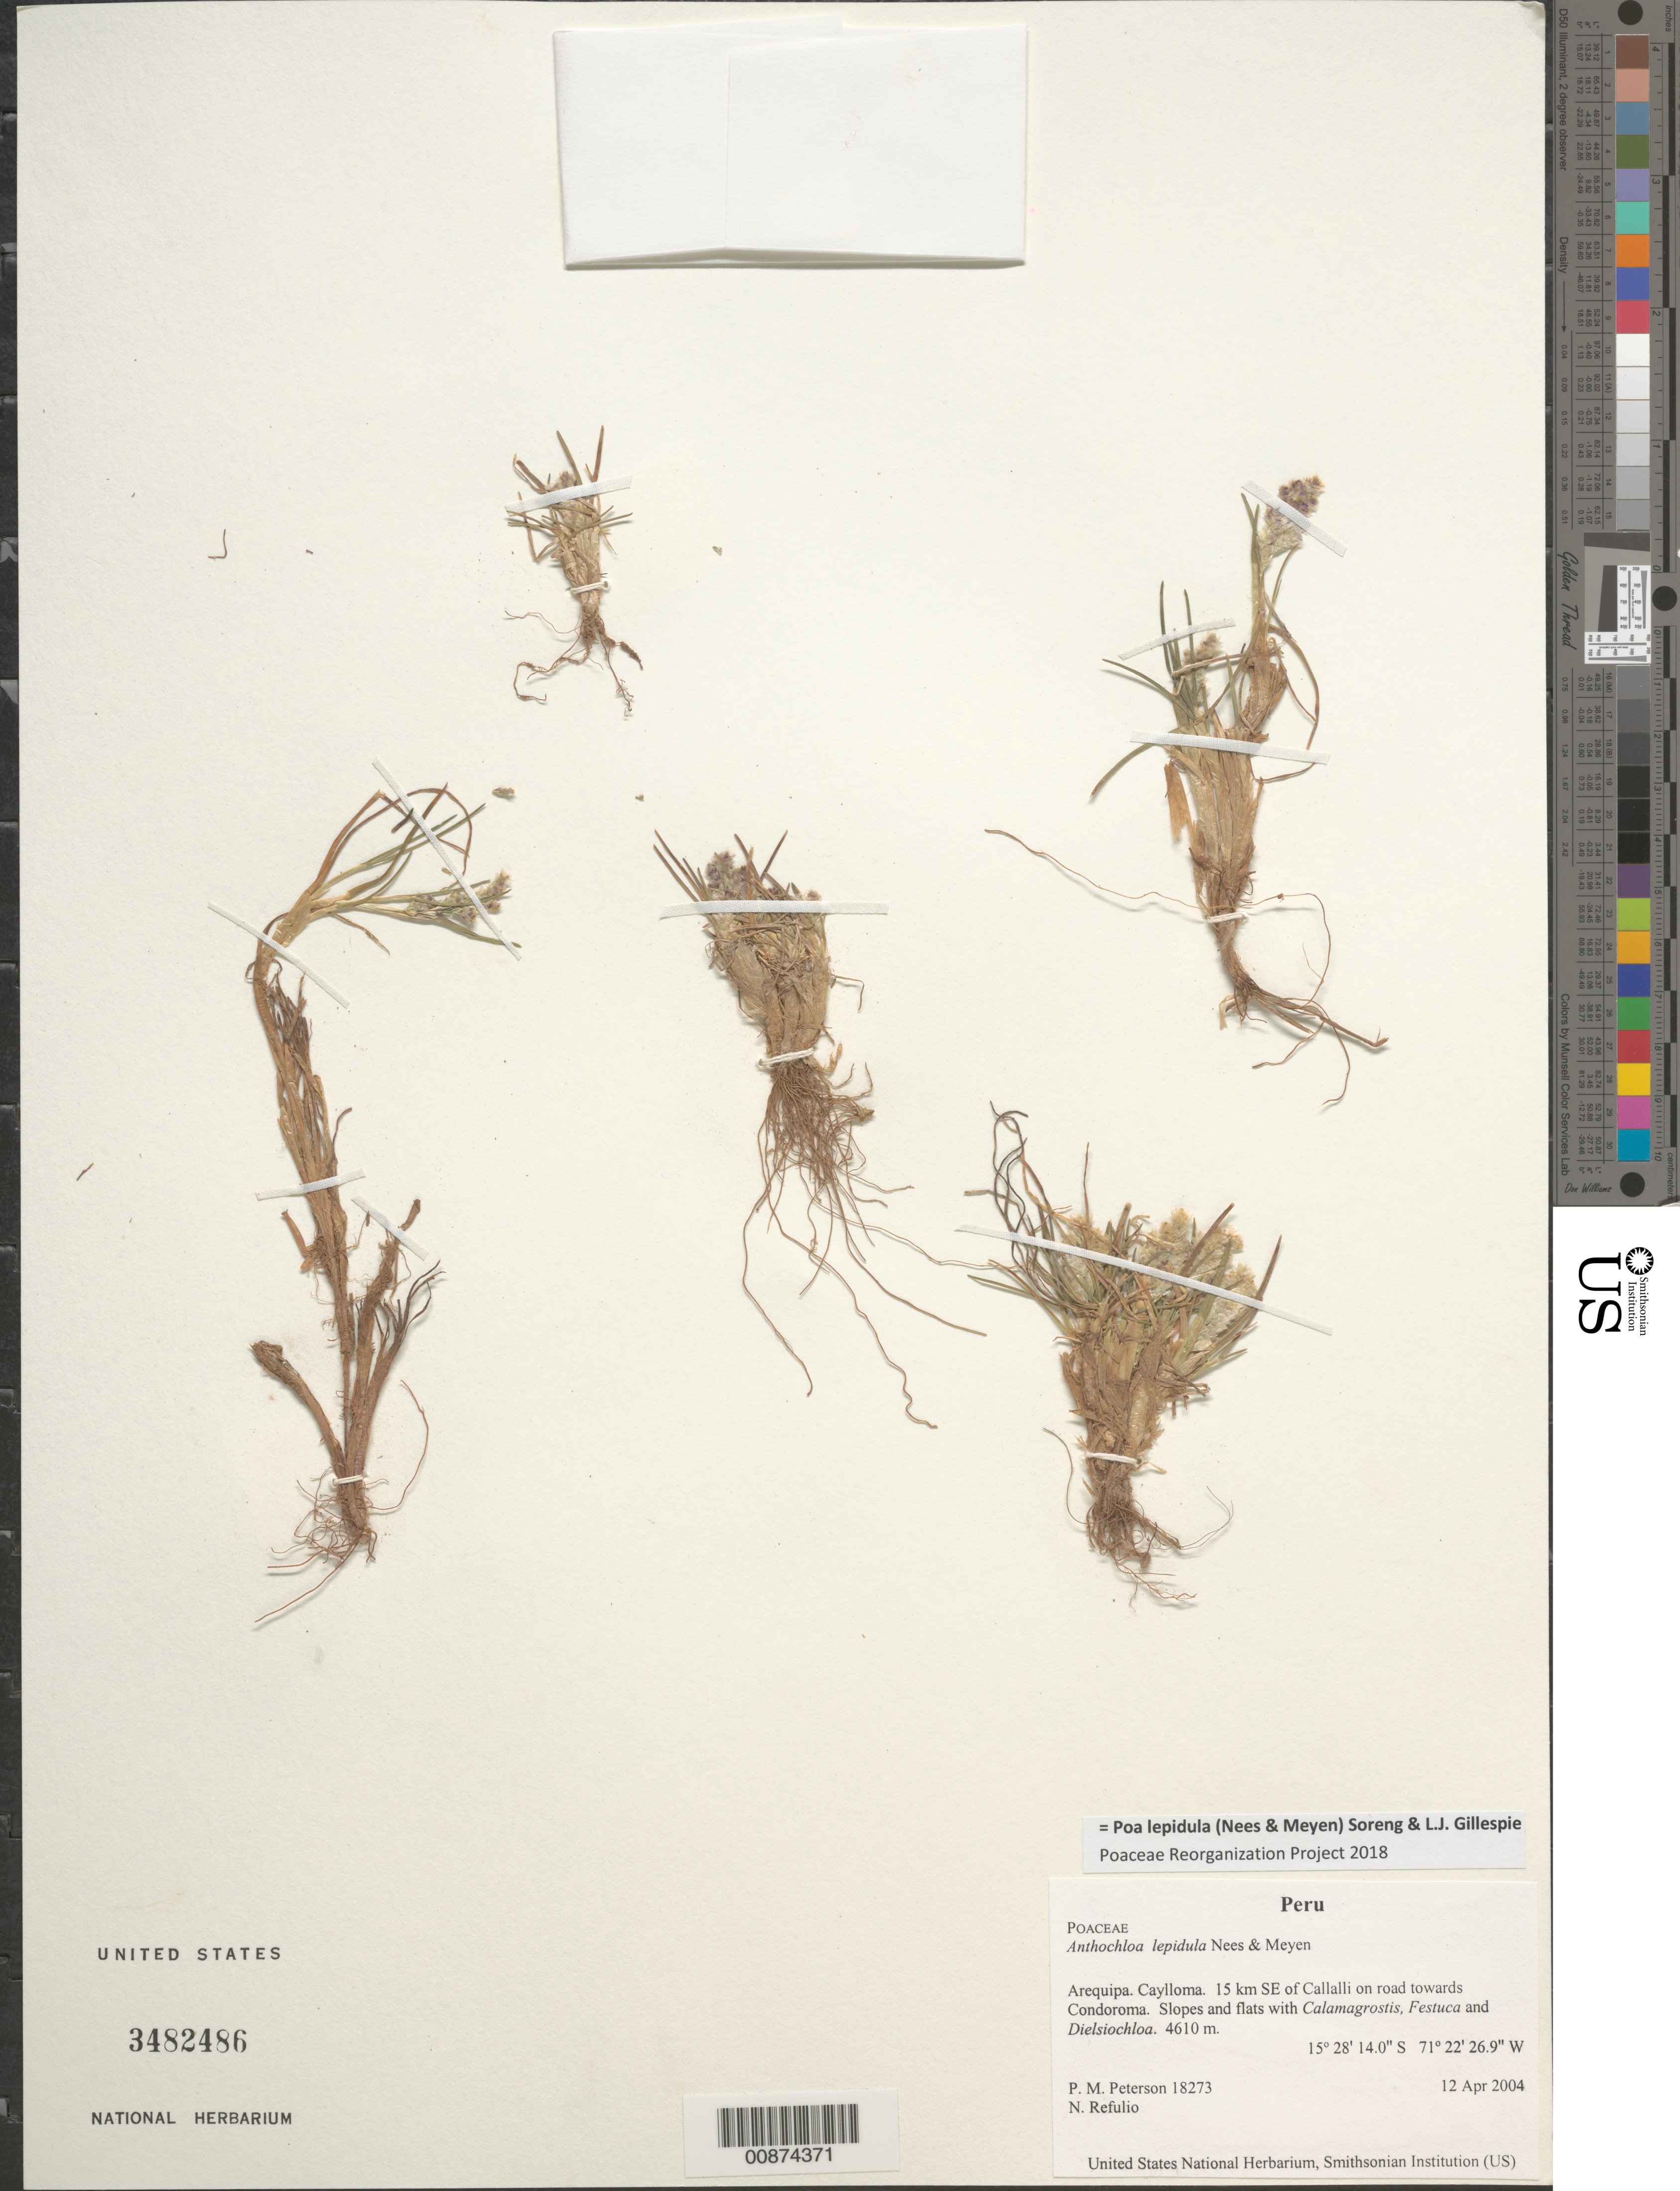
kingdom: Plantae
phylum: Tracheophyta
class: Liliopsida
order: Poales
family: Poaceae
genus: Poa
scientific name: Poa lepidula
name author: (Nees & Meyen) Soreng & L.J. Gillespie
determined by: Poaceae Reorganization Project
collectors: P. M. Peterson & N. Refulio-Rodríguez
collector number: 18273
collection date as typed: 12 Apr 2004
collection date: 2004-04-12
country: Peru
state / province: Arequipa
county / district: Caylloma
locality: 15 km SE of Callalli on road towards Condoroma. Slopes and flats with Calamagrostis, Festuca and Dielsiochloa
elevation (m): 4610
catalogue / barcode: US 3482486